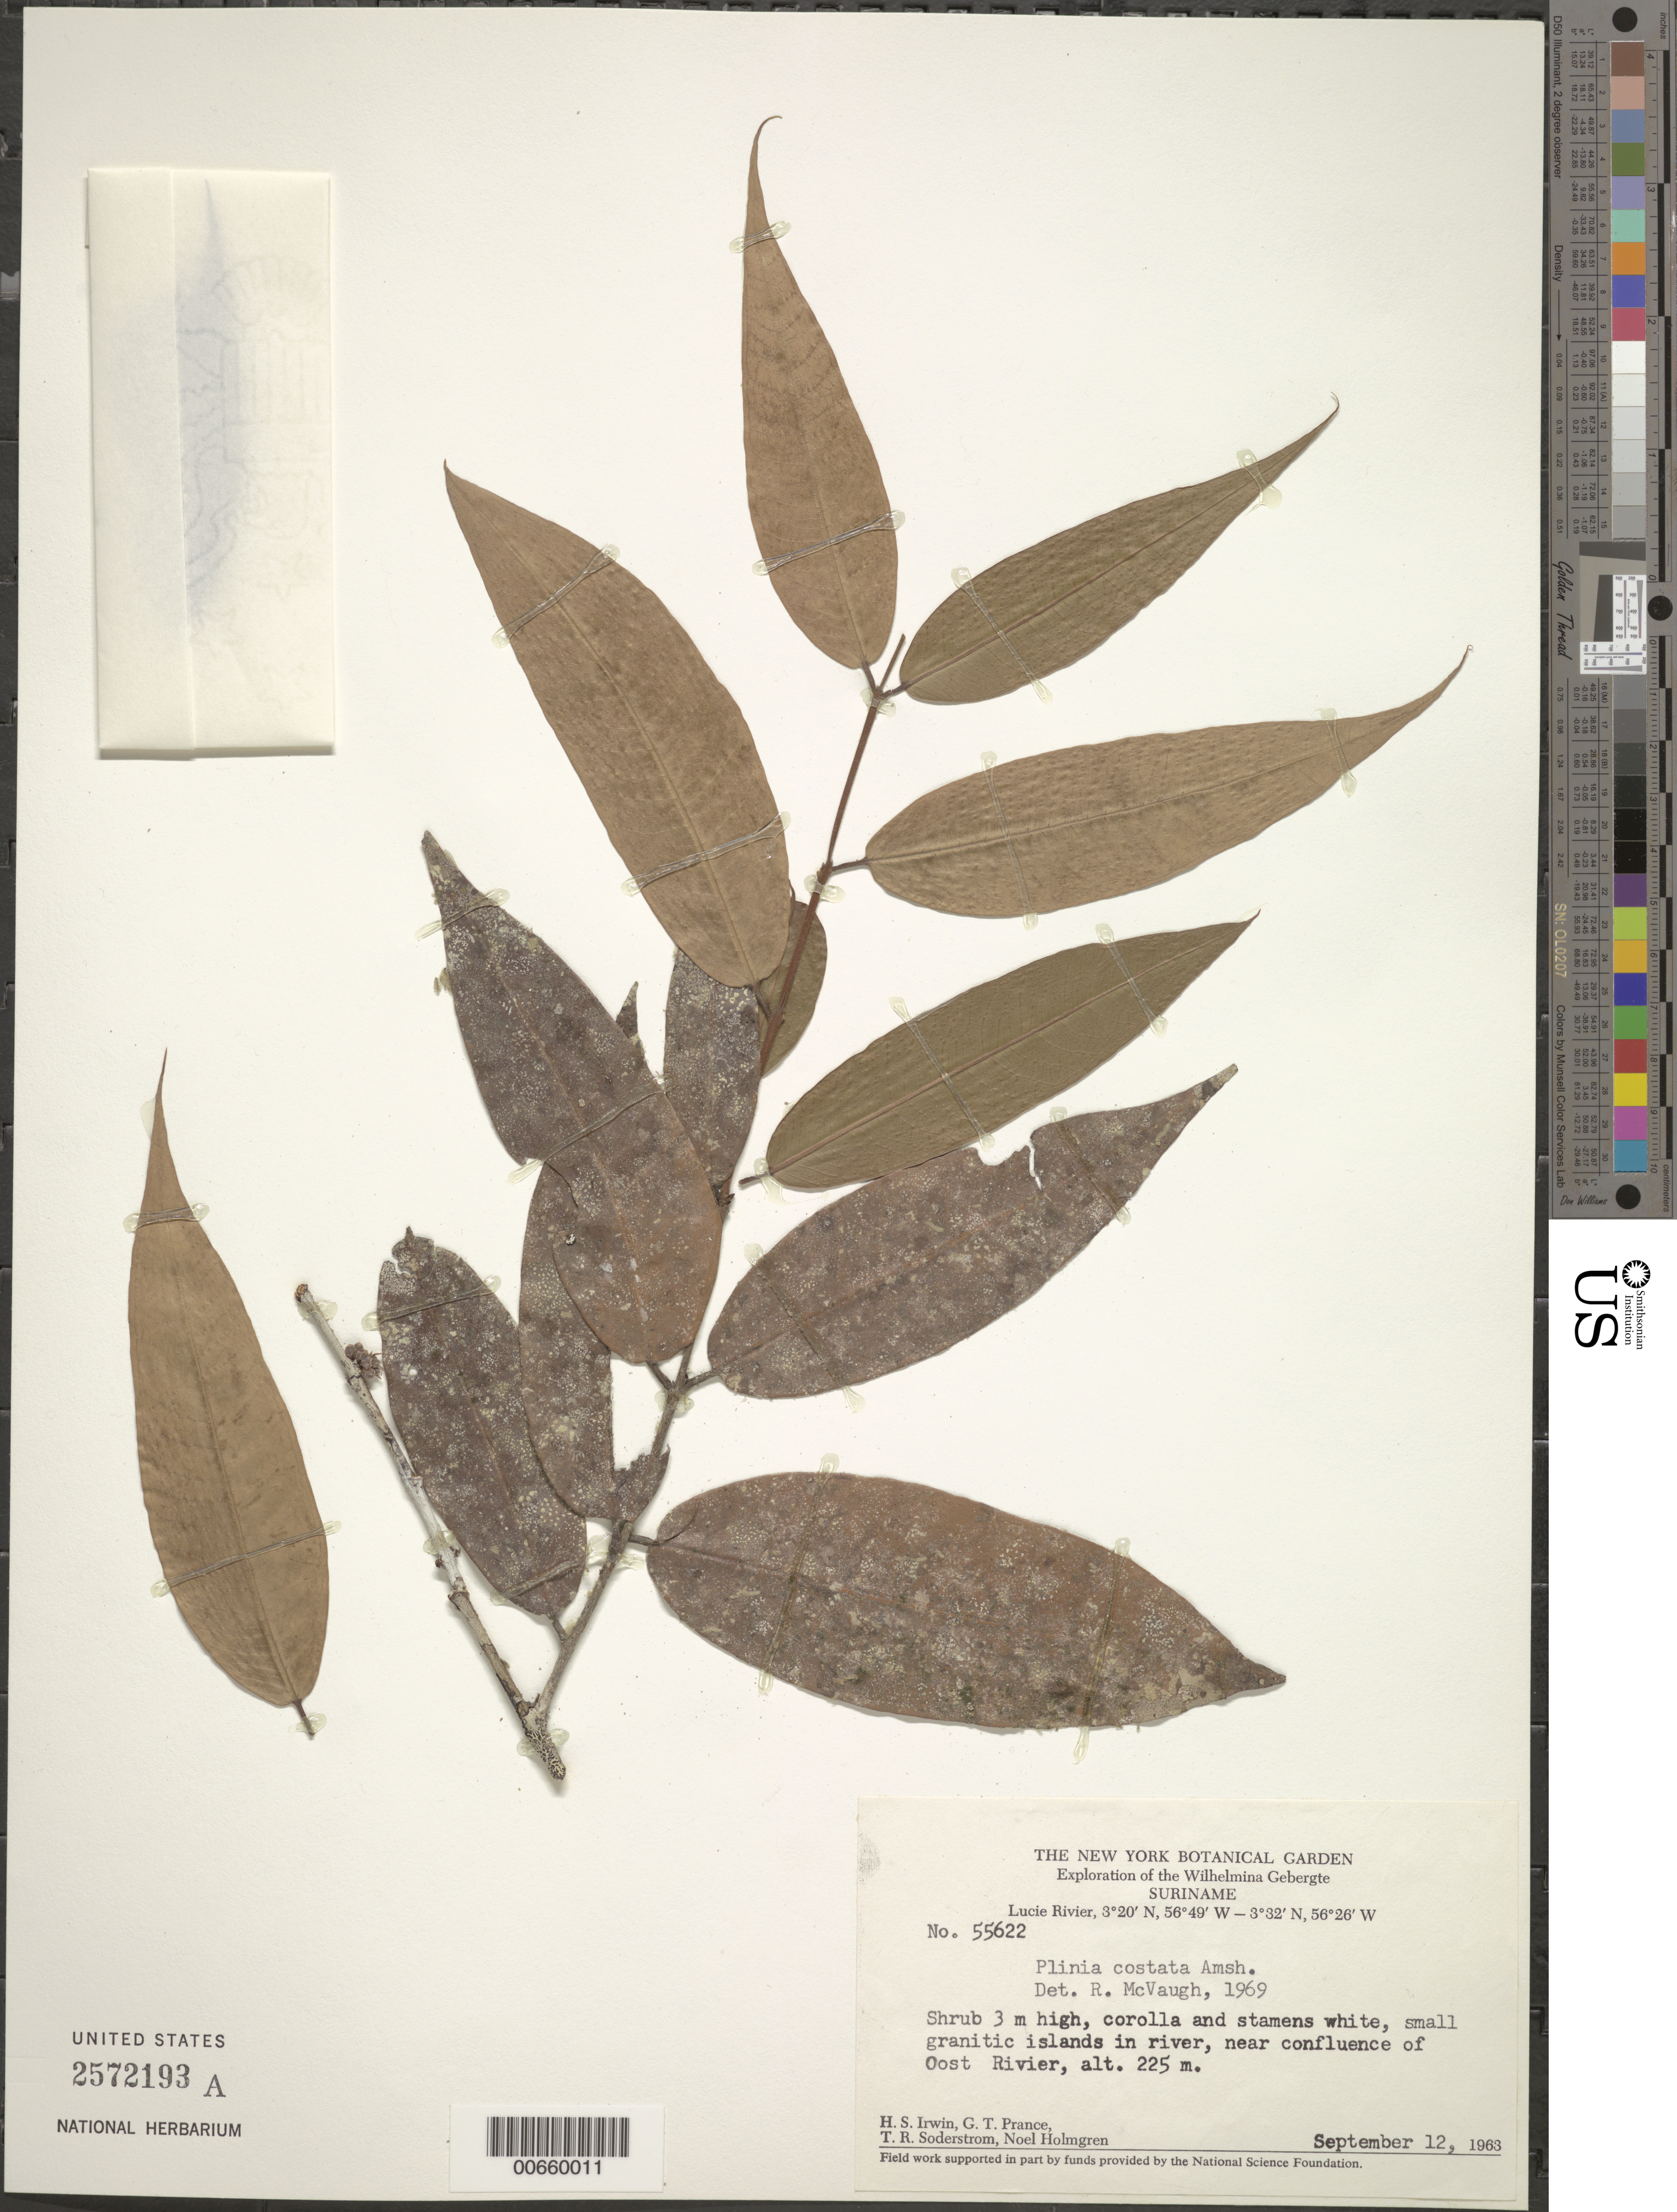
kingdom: Plantae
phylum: Tracheophyta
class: Magnoliopsida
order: Myrtales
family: Myrtaceae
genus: Plinia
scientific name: Plinia costata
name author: Amshoff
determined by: McVaugh, R.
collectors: H. Irwin, G. T. Prance, T. R. Soderstrom & N. H. Holmgren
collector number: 55622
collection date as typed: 12-Sep-63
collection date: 1963-09-12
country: Suriname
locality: Lucie R., near confl. with Oost R., Wilhelmina Gebergte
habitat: Small granitic islands in river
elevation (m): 225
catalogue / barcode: US 2572193